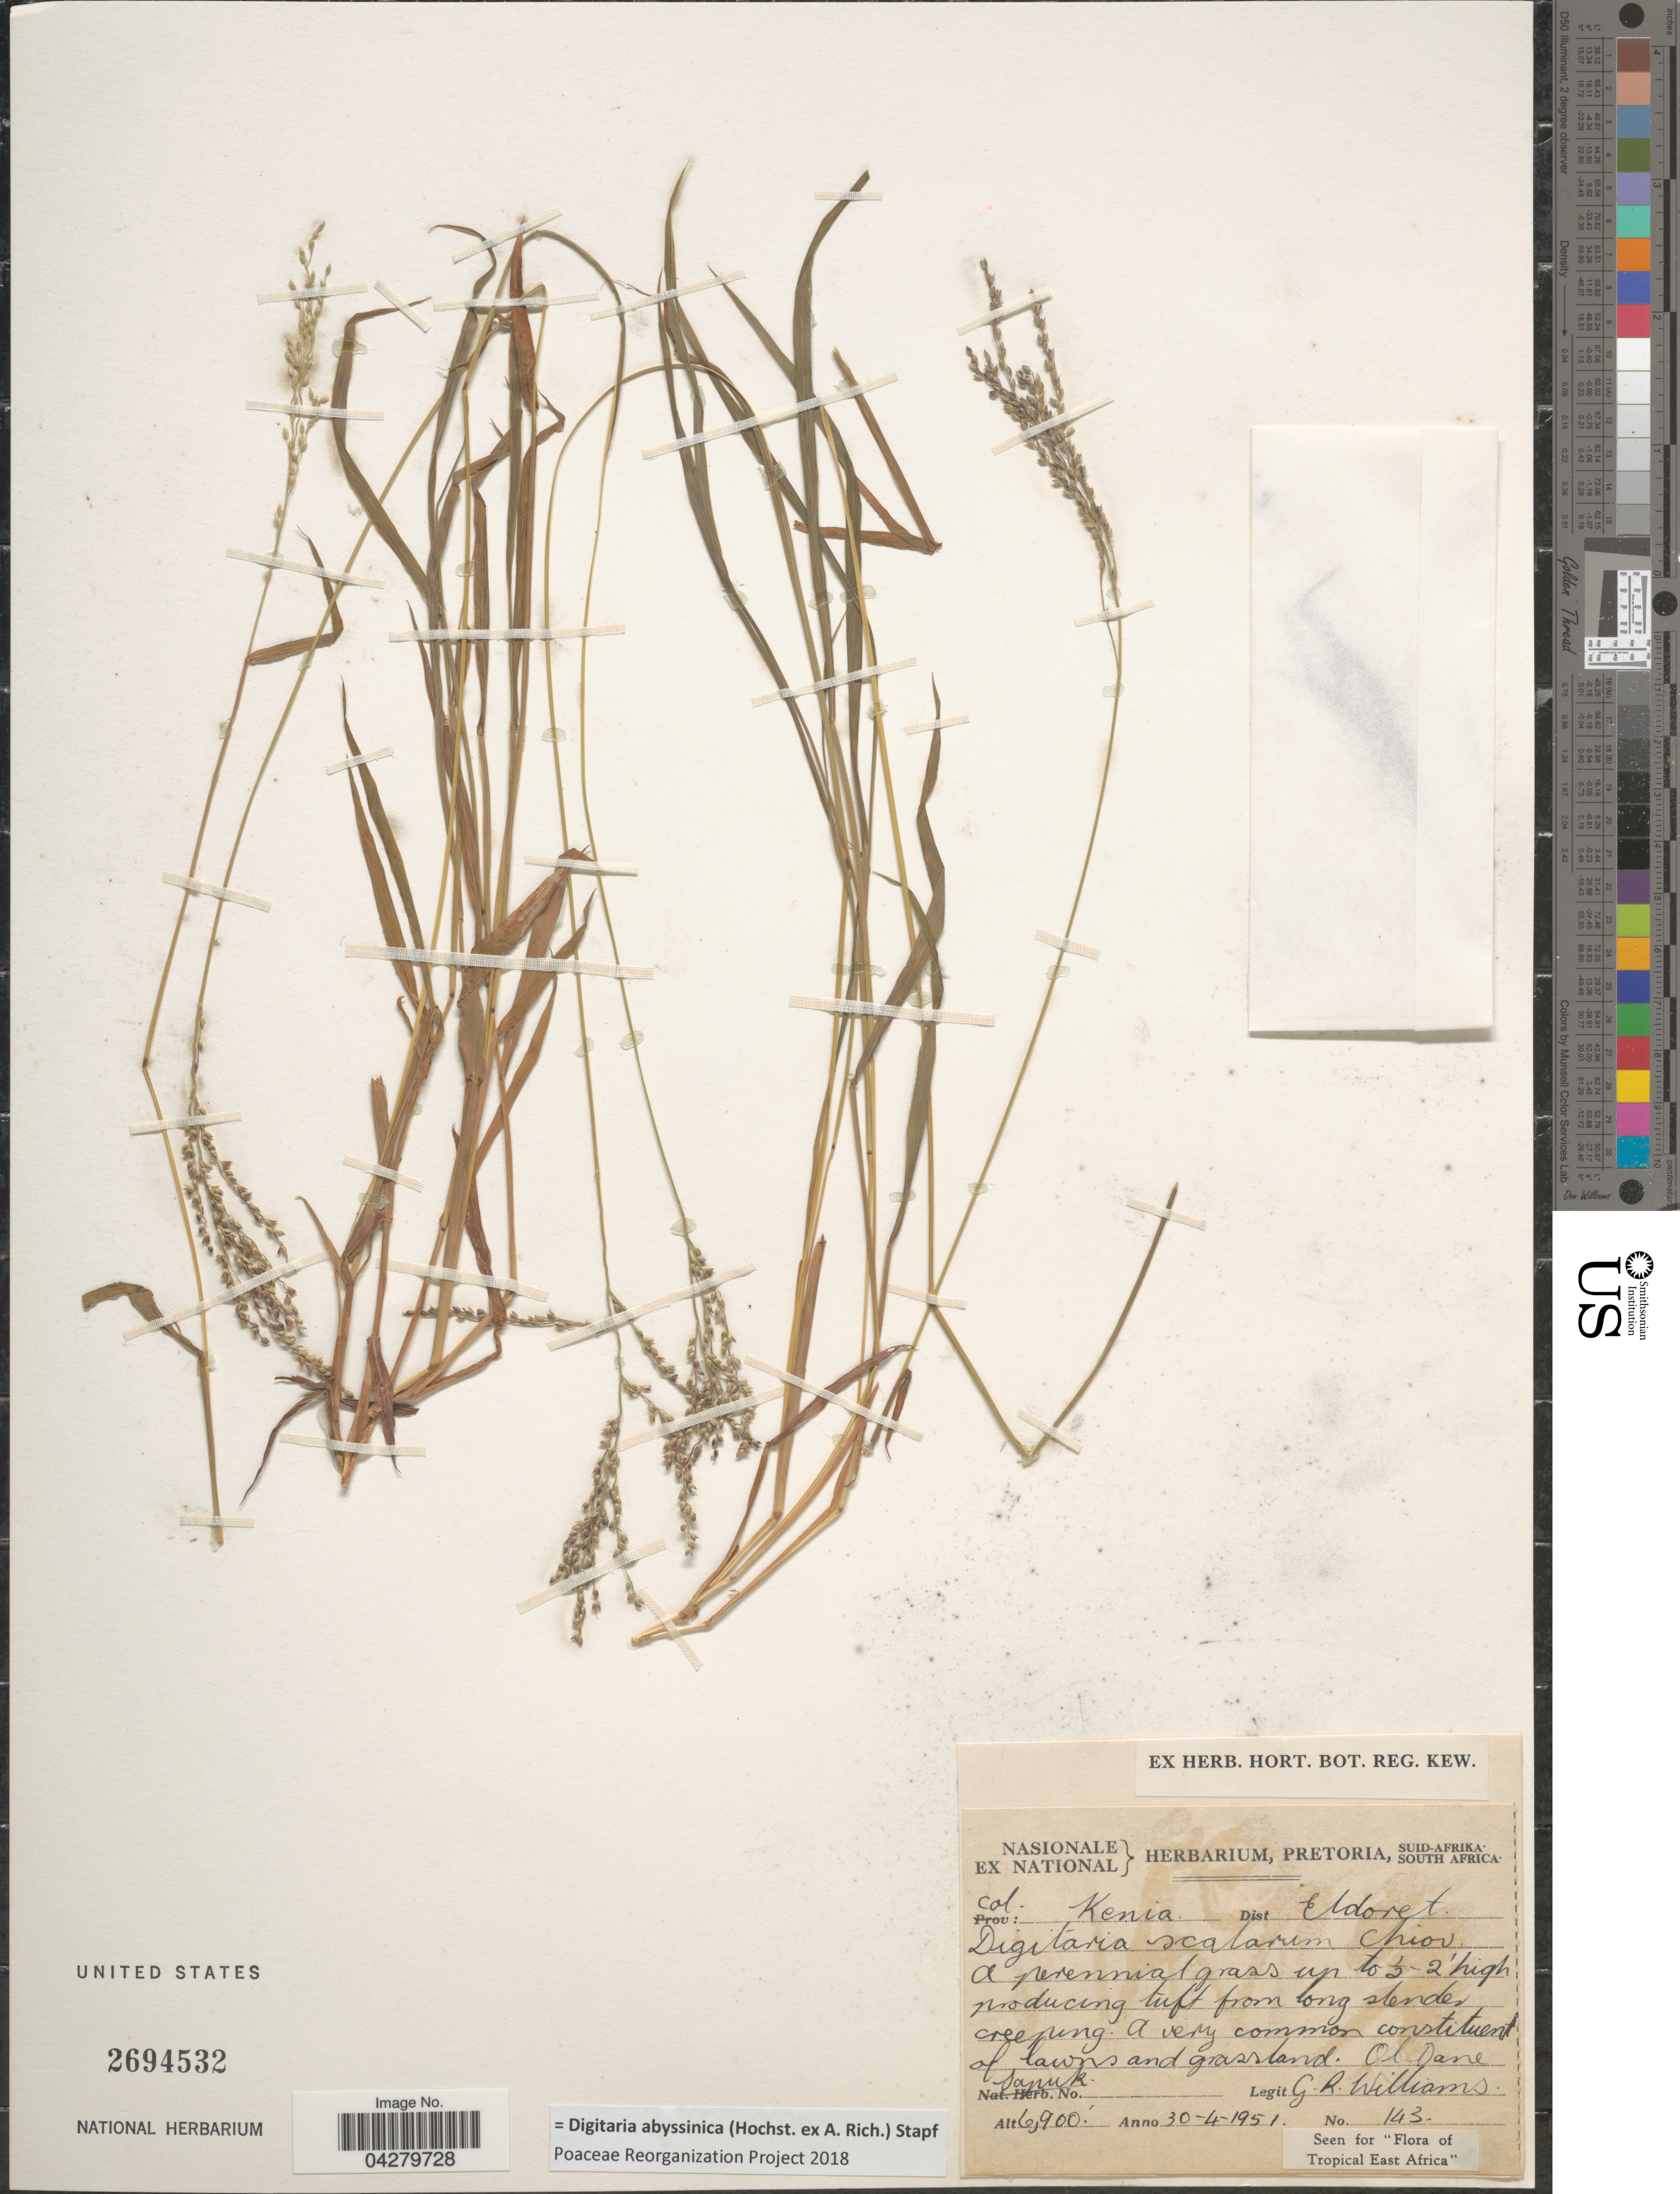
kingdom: Plantae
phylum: Tracheophyta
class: Liliopsida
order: Poales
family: Poaceae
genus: Digitaria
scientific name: Digitaria abyssinica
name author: (Hochst. ex Rich.) Stapf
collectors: G. Williams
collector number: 143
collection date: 1951-04-30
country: Kenya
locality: Kenia. Dist. Eldoret.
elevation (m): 2103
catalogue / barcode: US 2694532